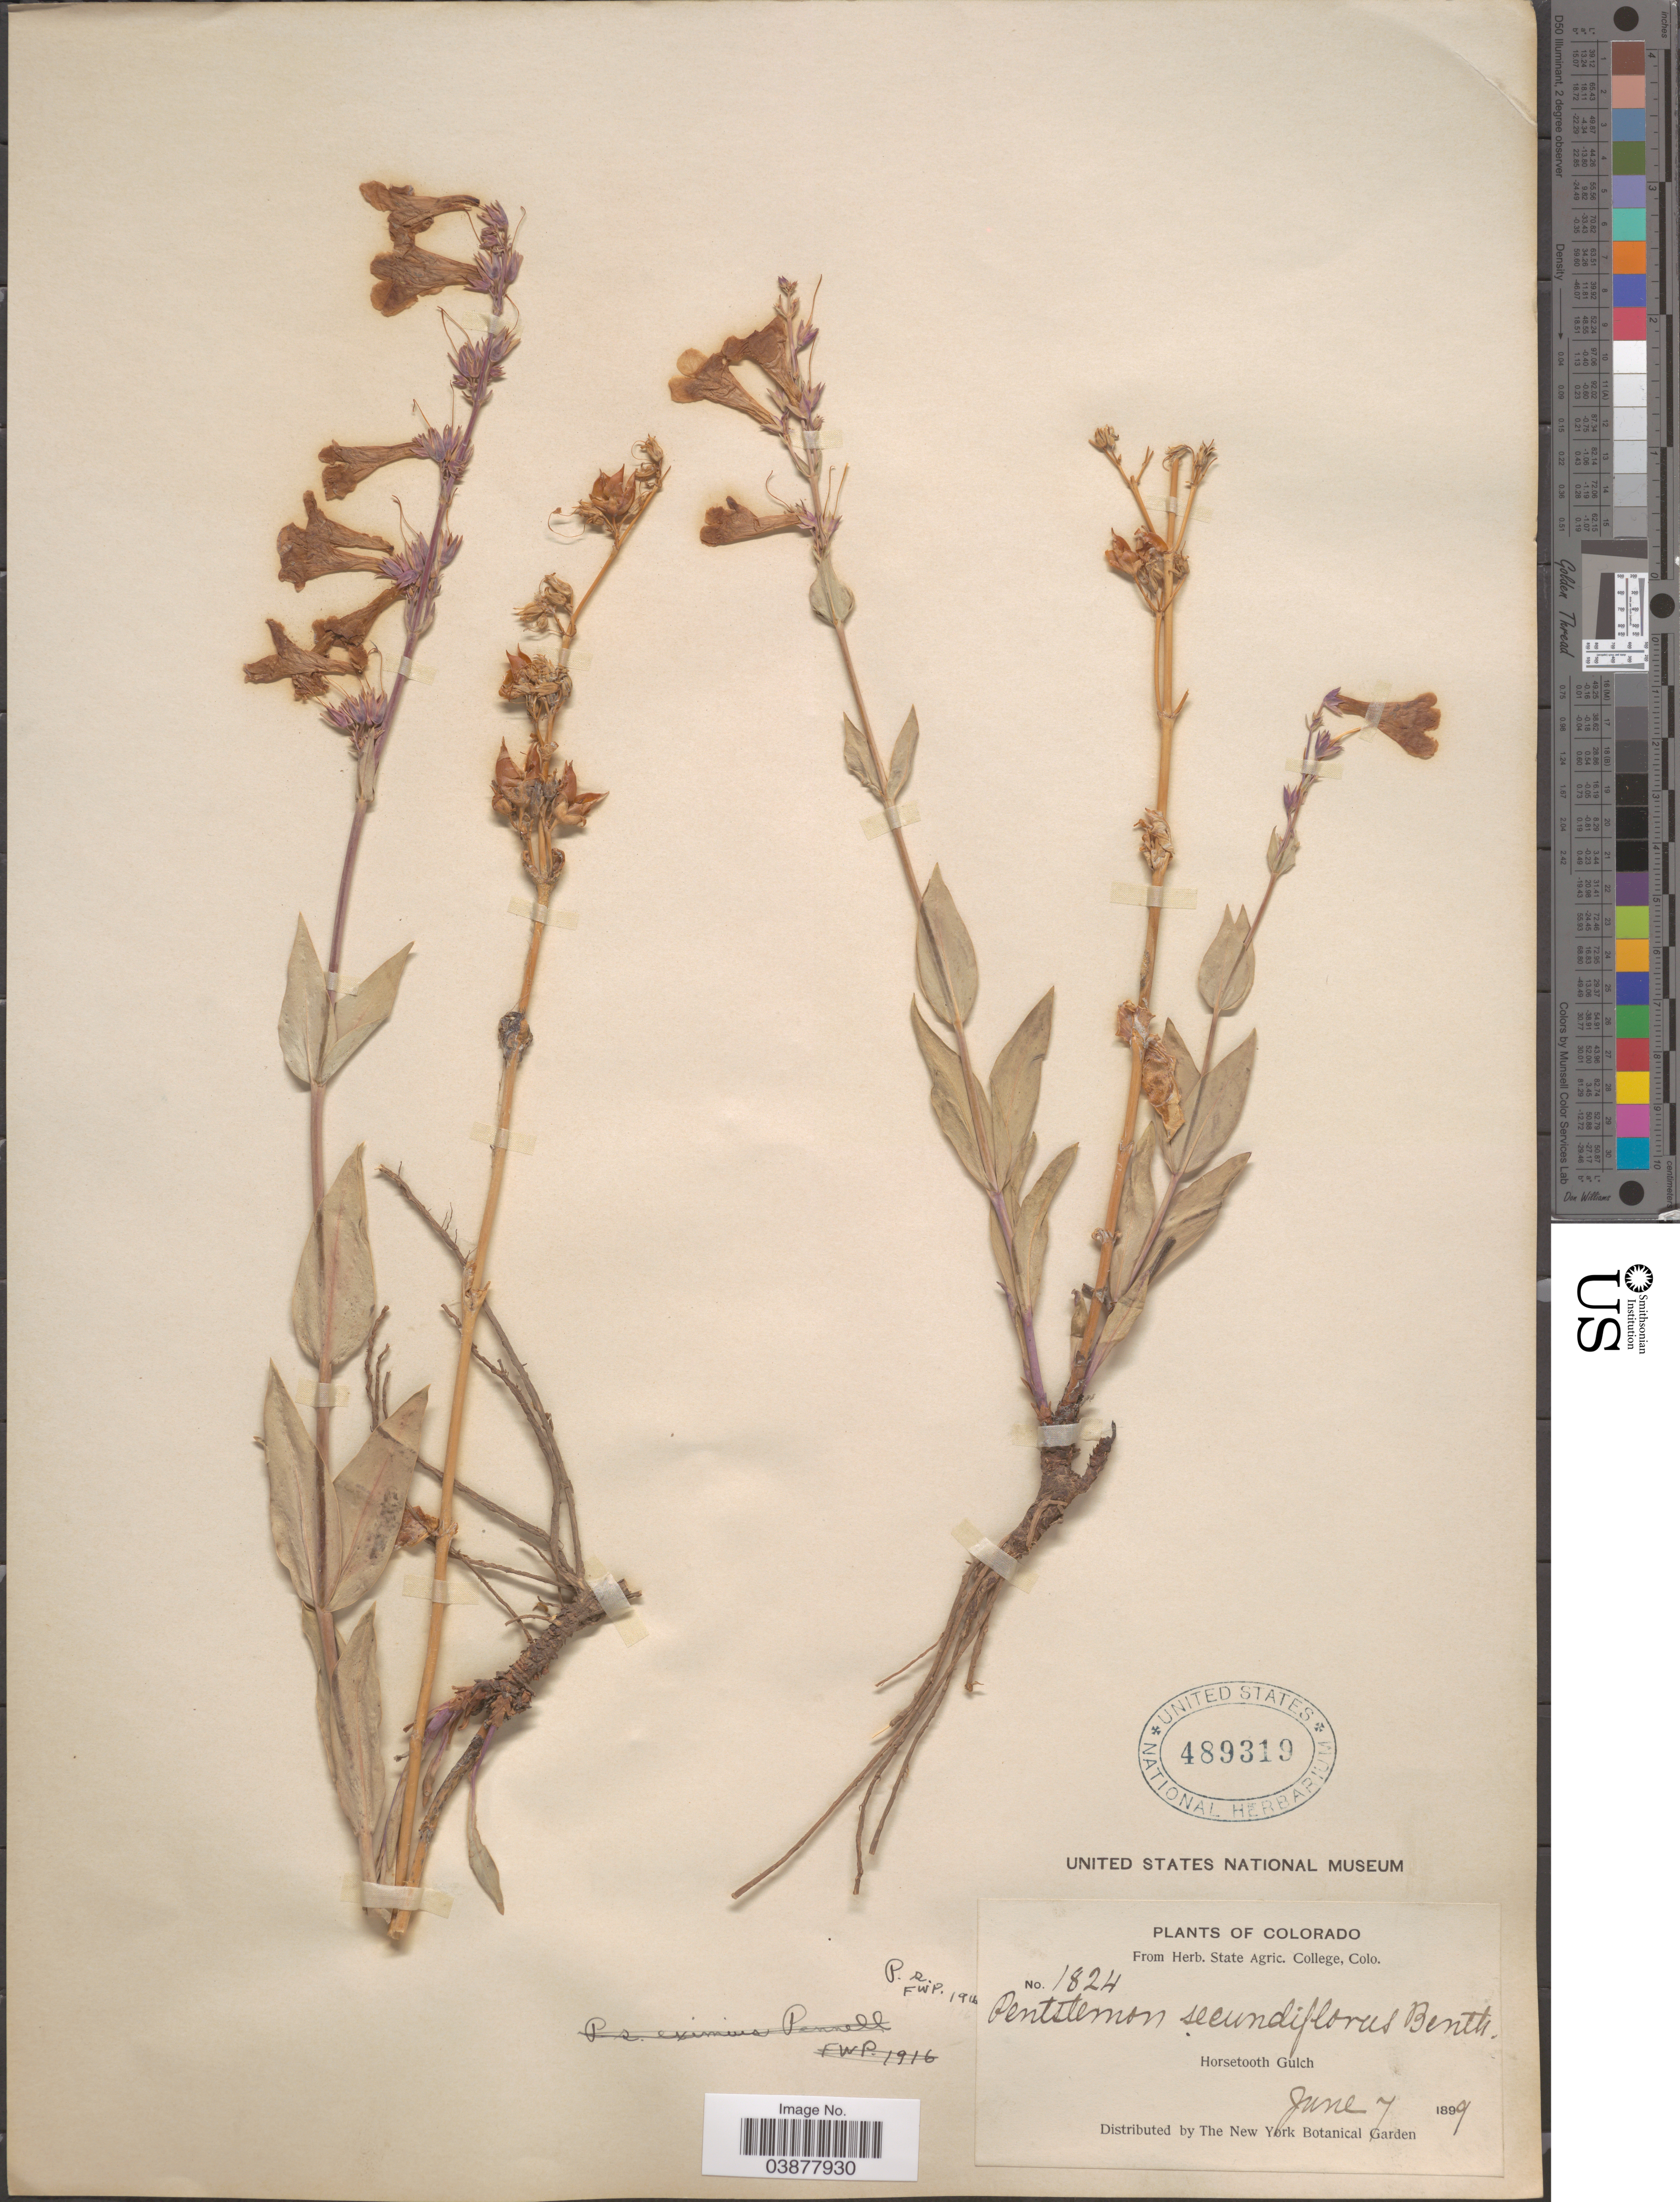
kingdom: Plantae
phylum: Tracheophyta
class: Magnoliopsida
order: Lamiales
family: Plantaginaceae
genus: Penstemon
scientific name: Penstemon secundiflorus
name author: Benth.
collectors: ex herb. State Agric. College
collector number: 1824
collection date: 1899-06-07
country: United States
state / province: Colorado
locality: Horsetooth Gulch.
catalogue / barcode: US 489319